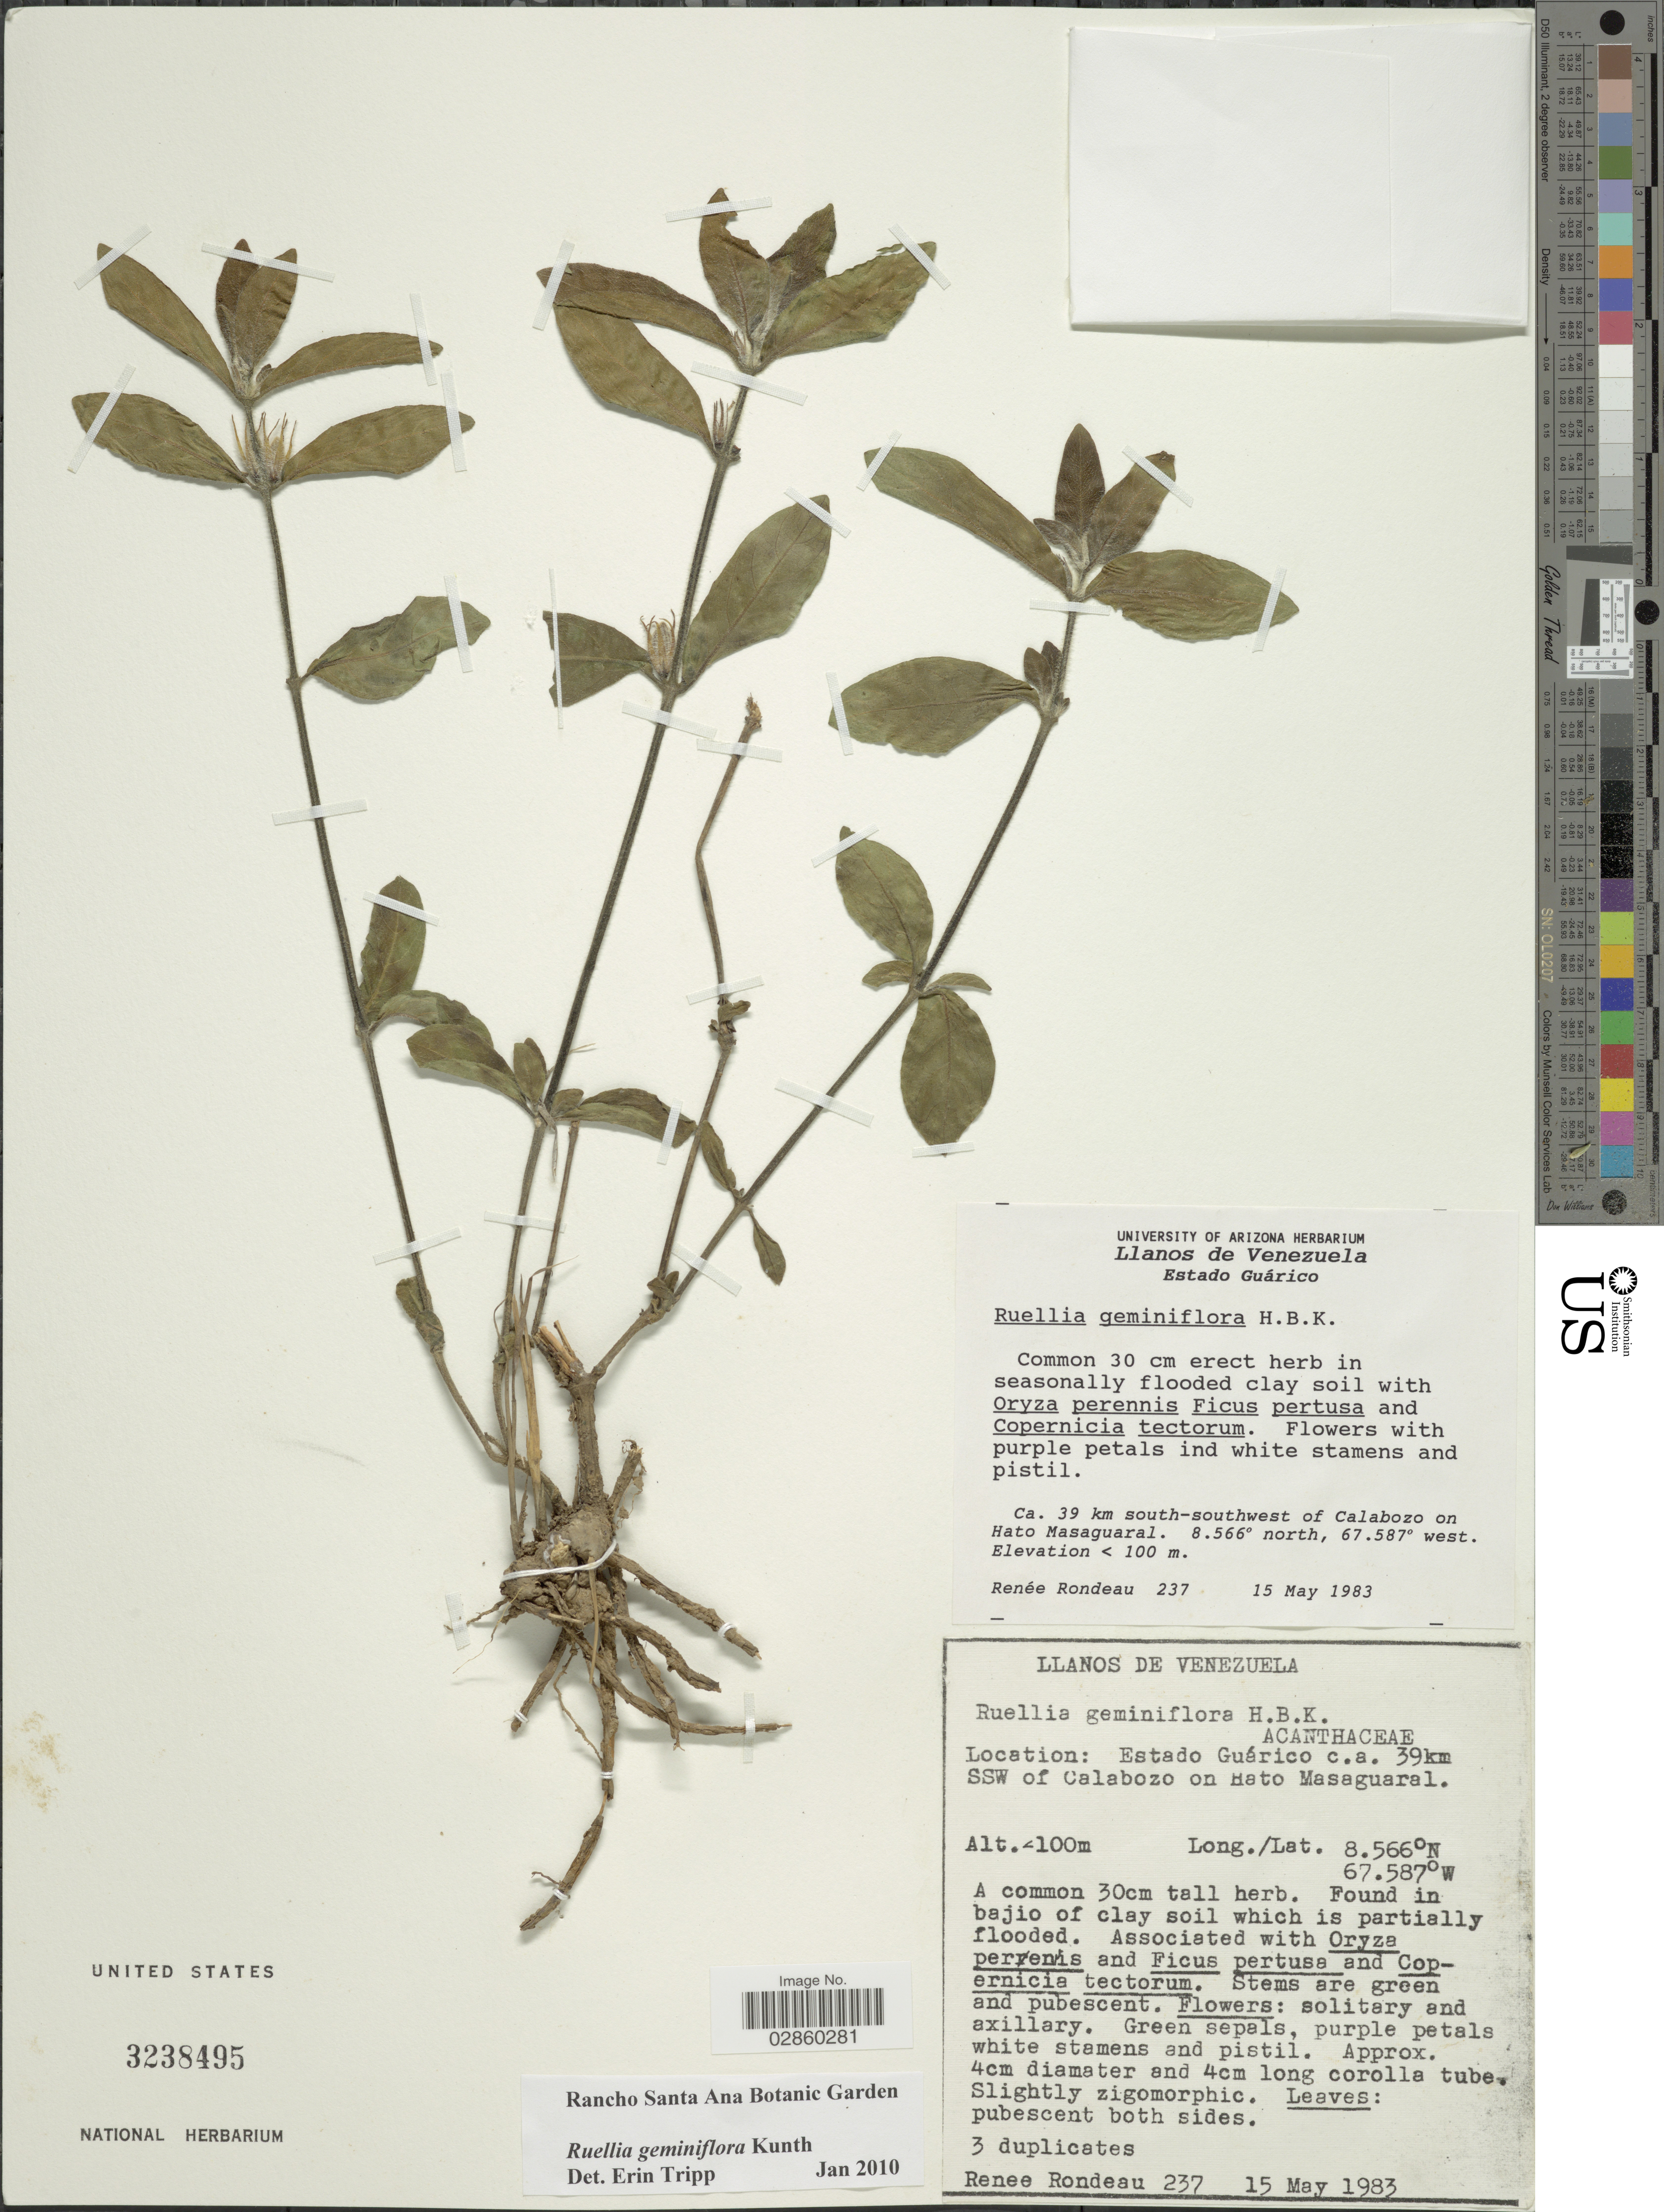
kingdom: Plantae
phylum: Tracheophyta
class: Magnoliopsida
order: Lamiales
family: Acanthaceae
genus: Ruellia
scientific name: Ruellia geminiflora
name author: Kunth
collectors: R. Rondeau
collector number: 237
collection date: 1983-05-15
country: Venezuela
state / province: Guárico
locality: Estado Guárico c.a. 39km SSW of Calabozo on Hato Masaguaral, Ca. 39 km south-southwest of Calabozo on Hato Masaguaral.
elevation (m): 100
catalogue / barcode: US 3238495